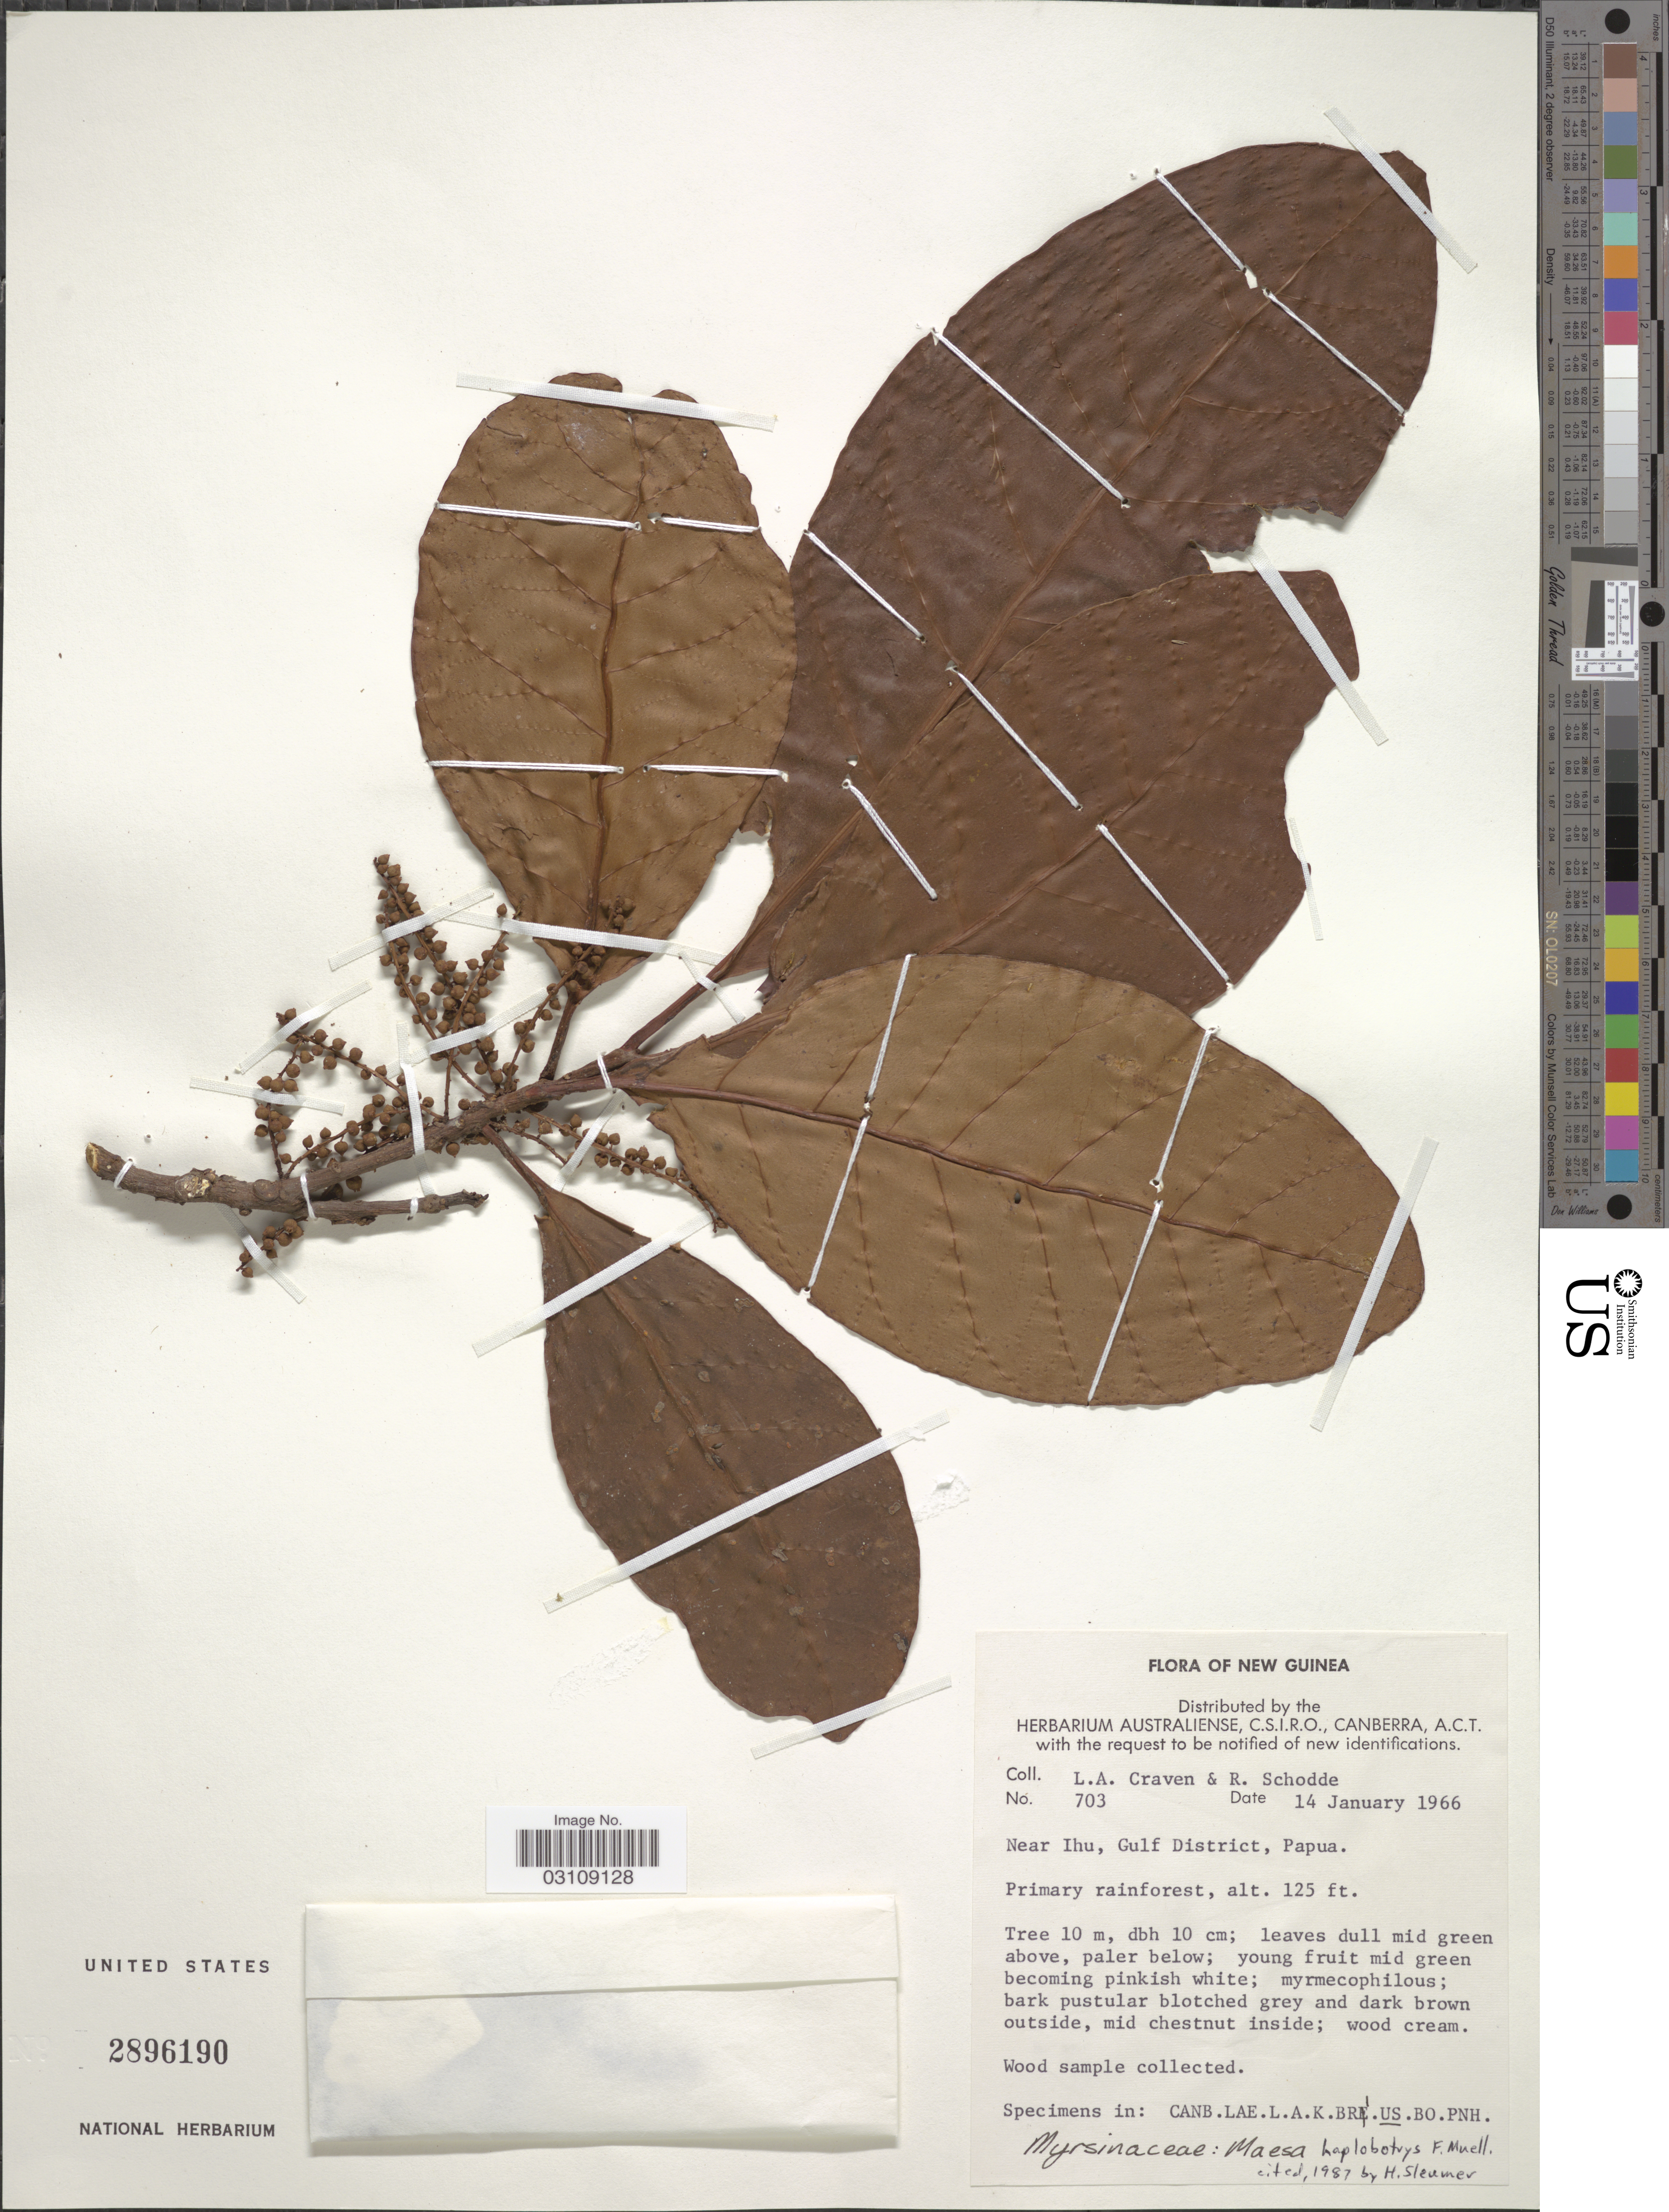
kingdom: Plantae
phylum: Tracheophyta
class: Magnoliopsida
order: Ericales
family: Primulaceae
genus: Maesa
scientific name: Maesa haplobotrys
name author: F. Muell.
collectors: L. A. Craven & R. Schodde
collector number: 703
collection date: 1966-01-14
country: Papua New Guinea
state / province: Gulf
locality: New Guinea, Near Ihu, Gulf District.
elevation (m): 38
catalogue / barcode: US 2896190